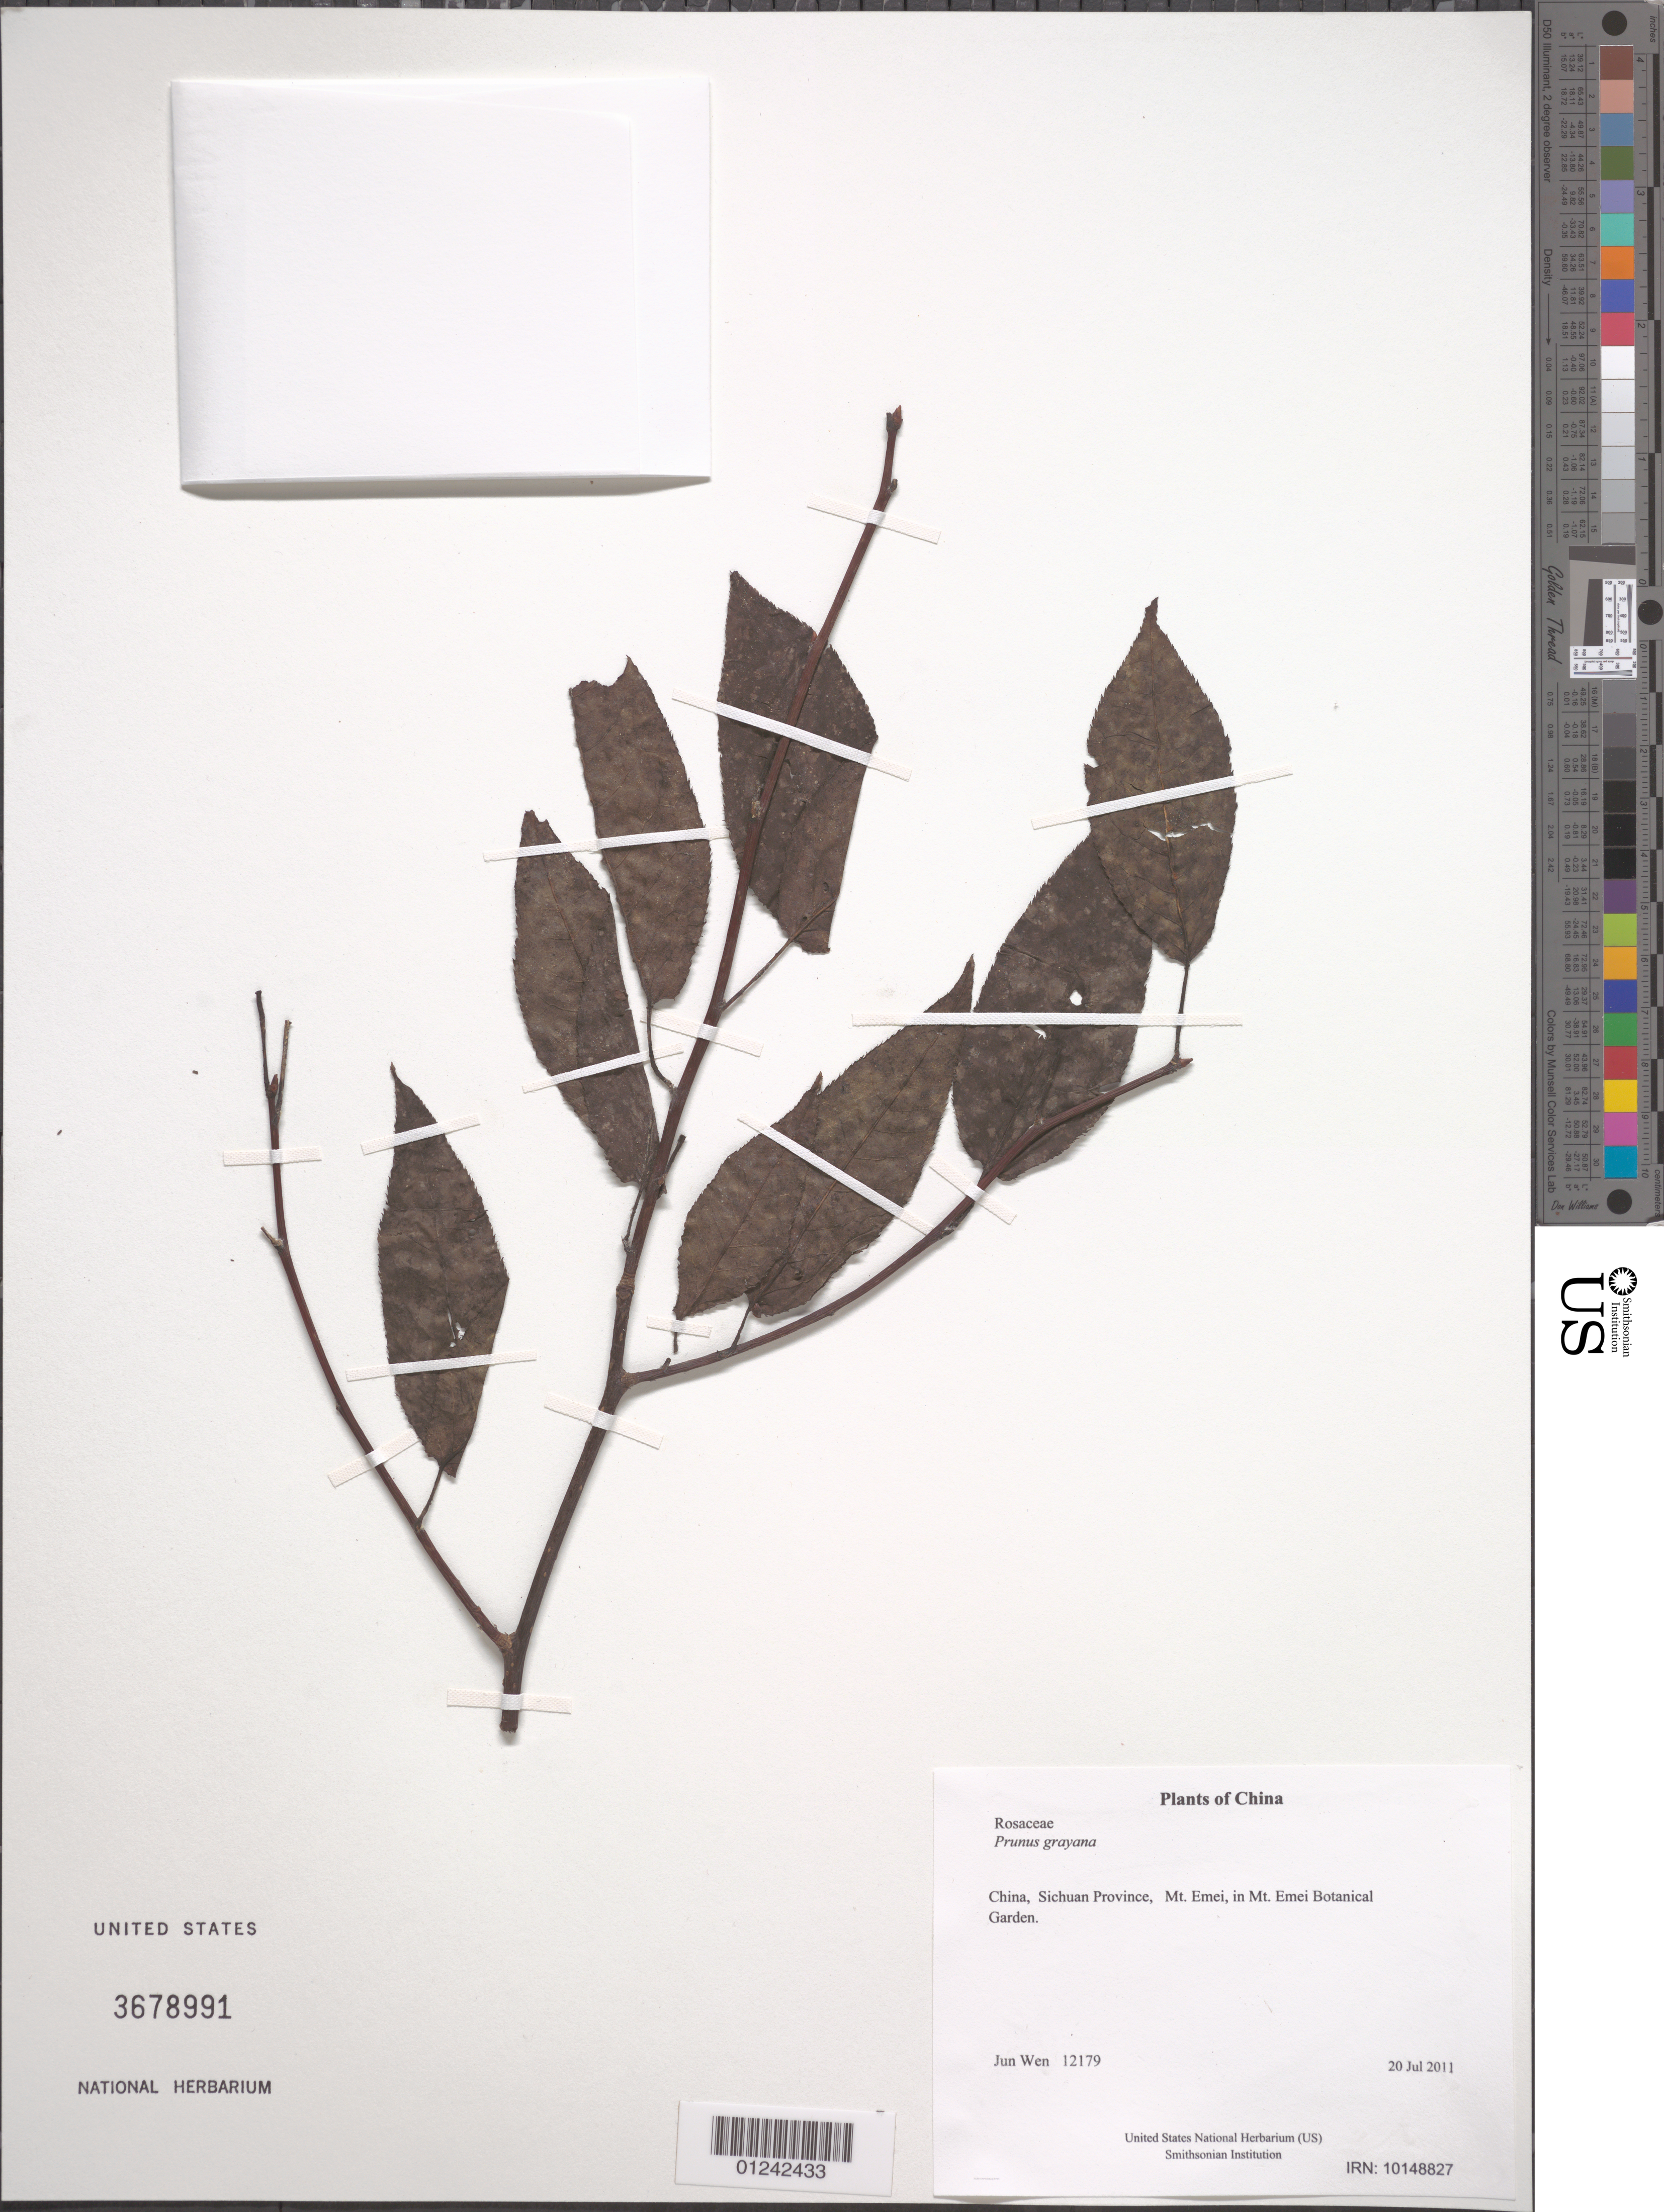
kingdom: Plantae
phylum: Tracheophyta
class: Magnoliopsida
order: Rosales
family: Rosaceae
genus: Prunus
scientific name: Prunus grayana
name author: Maxim.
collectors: J. Wen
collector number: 12179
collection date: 2011-07-20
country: China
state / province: Sichuan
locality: Mt. Emei, in Mt. Emei Botanical Garden.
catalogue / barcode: US 3678991